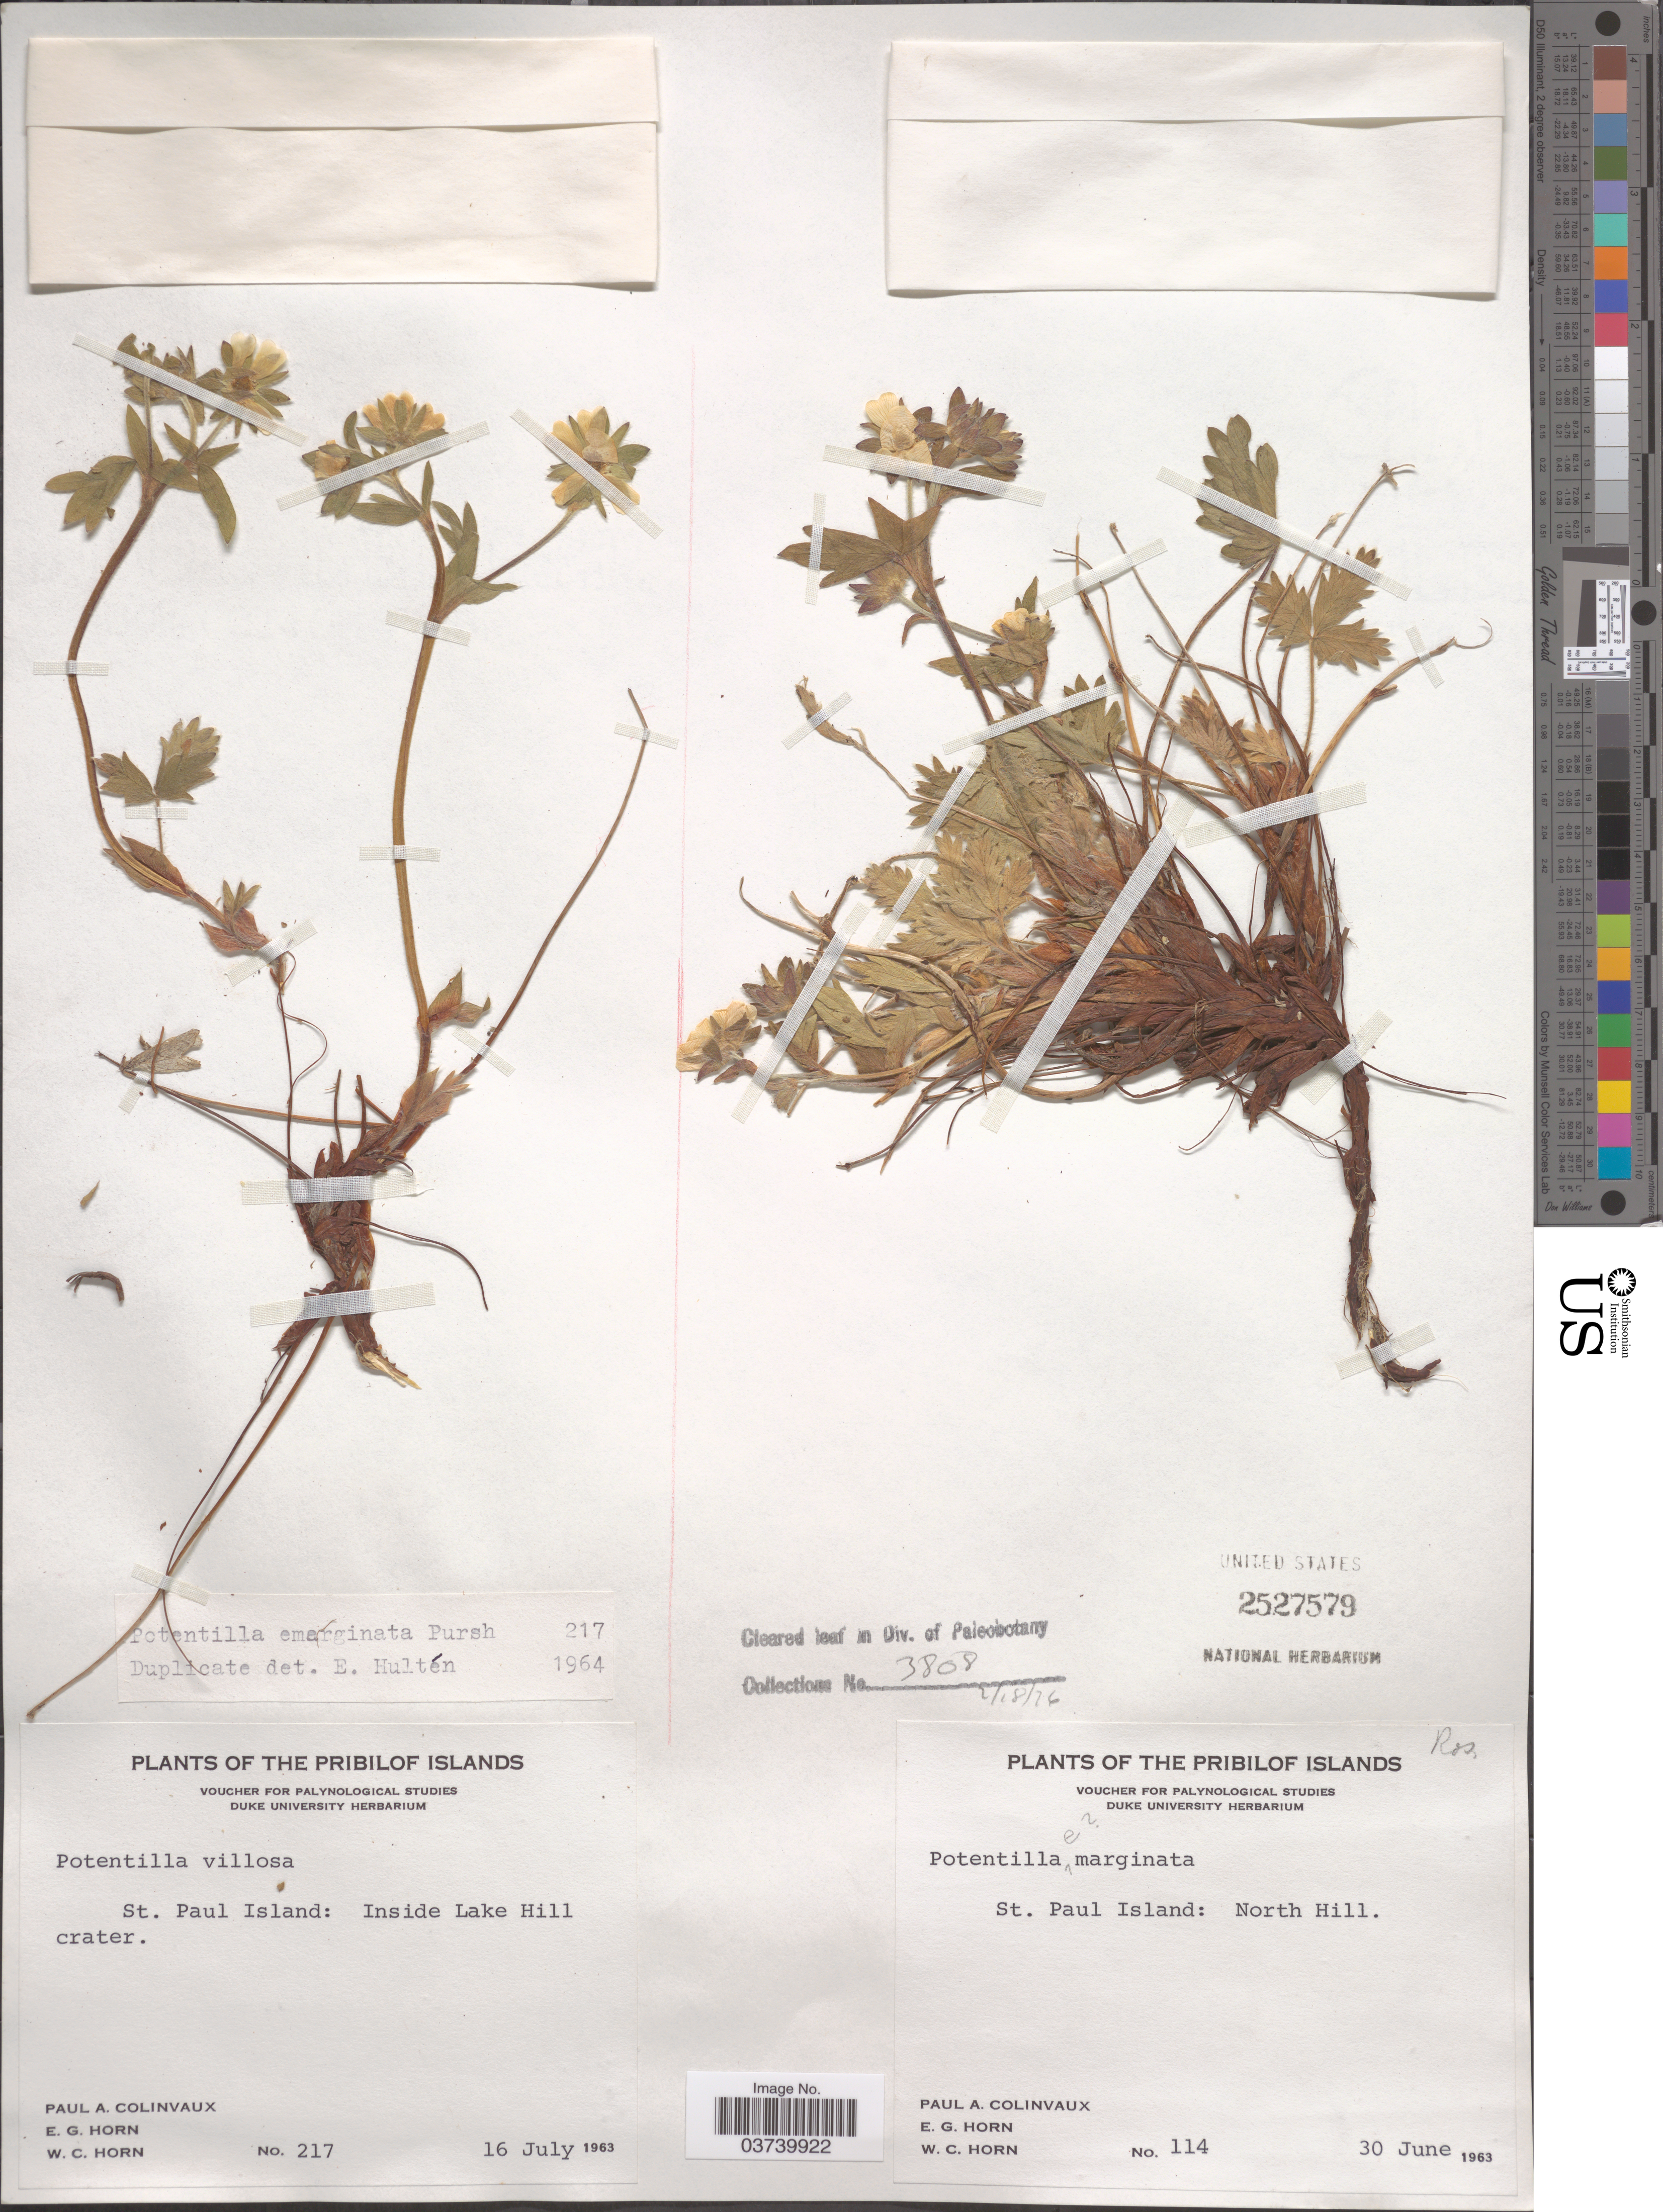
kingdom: Plantae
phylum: Tracheophyta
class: Magnoliopsida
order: Rosales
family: Rosaceae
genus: Potentilla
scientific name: Potentilla hyparctica subsp. hyparctica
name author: Malte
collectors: P. Colinvaux, E. Horn & W. Horn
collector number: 217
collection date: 1963-07-16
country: United States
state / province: Alaska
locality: The Pribilof Island. St. Paul Island: Inside Lake Hill crater.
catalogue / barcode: US 2527579-2